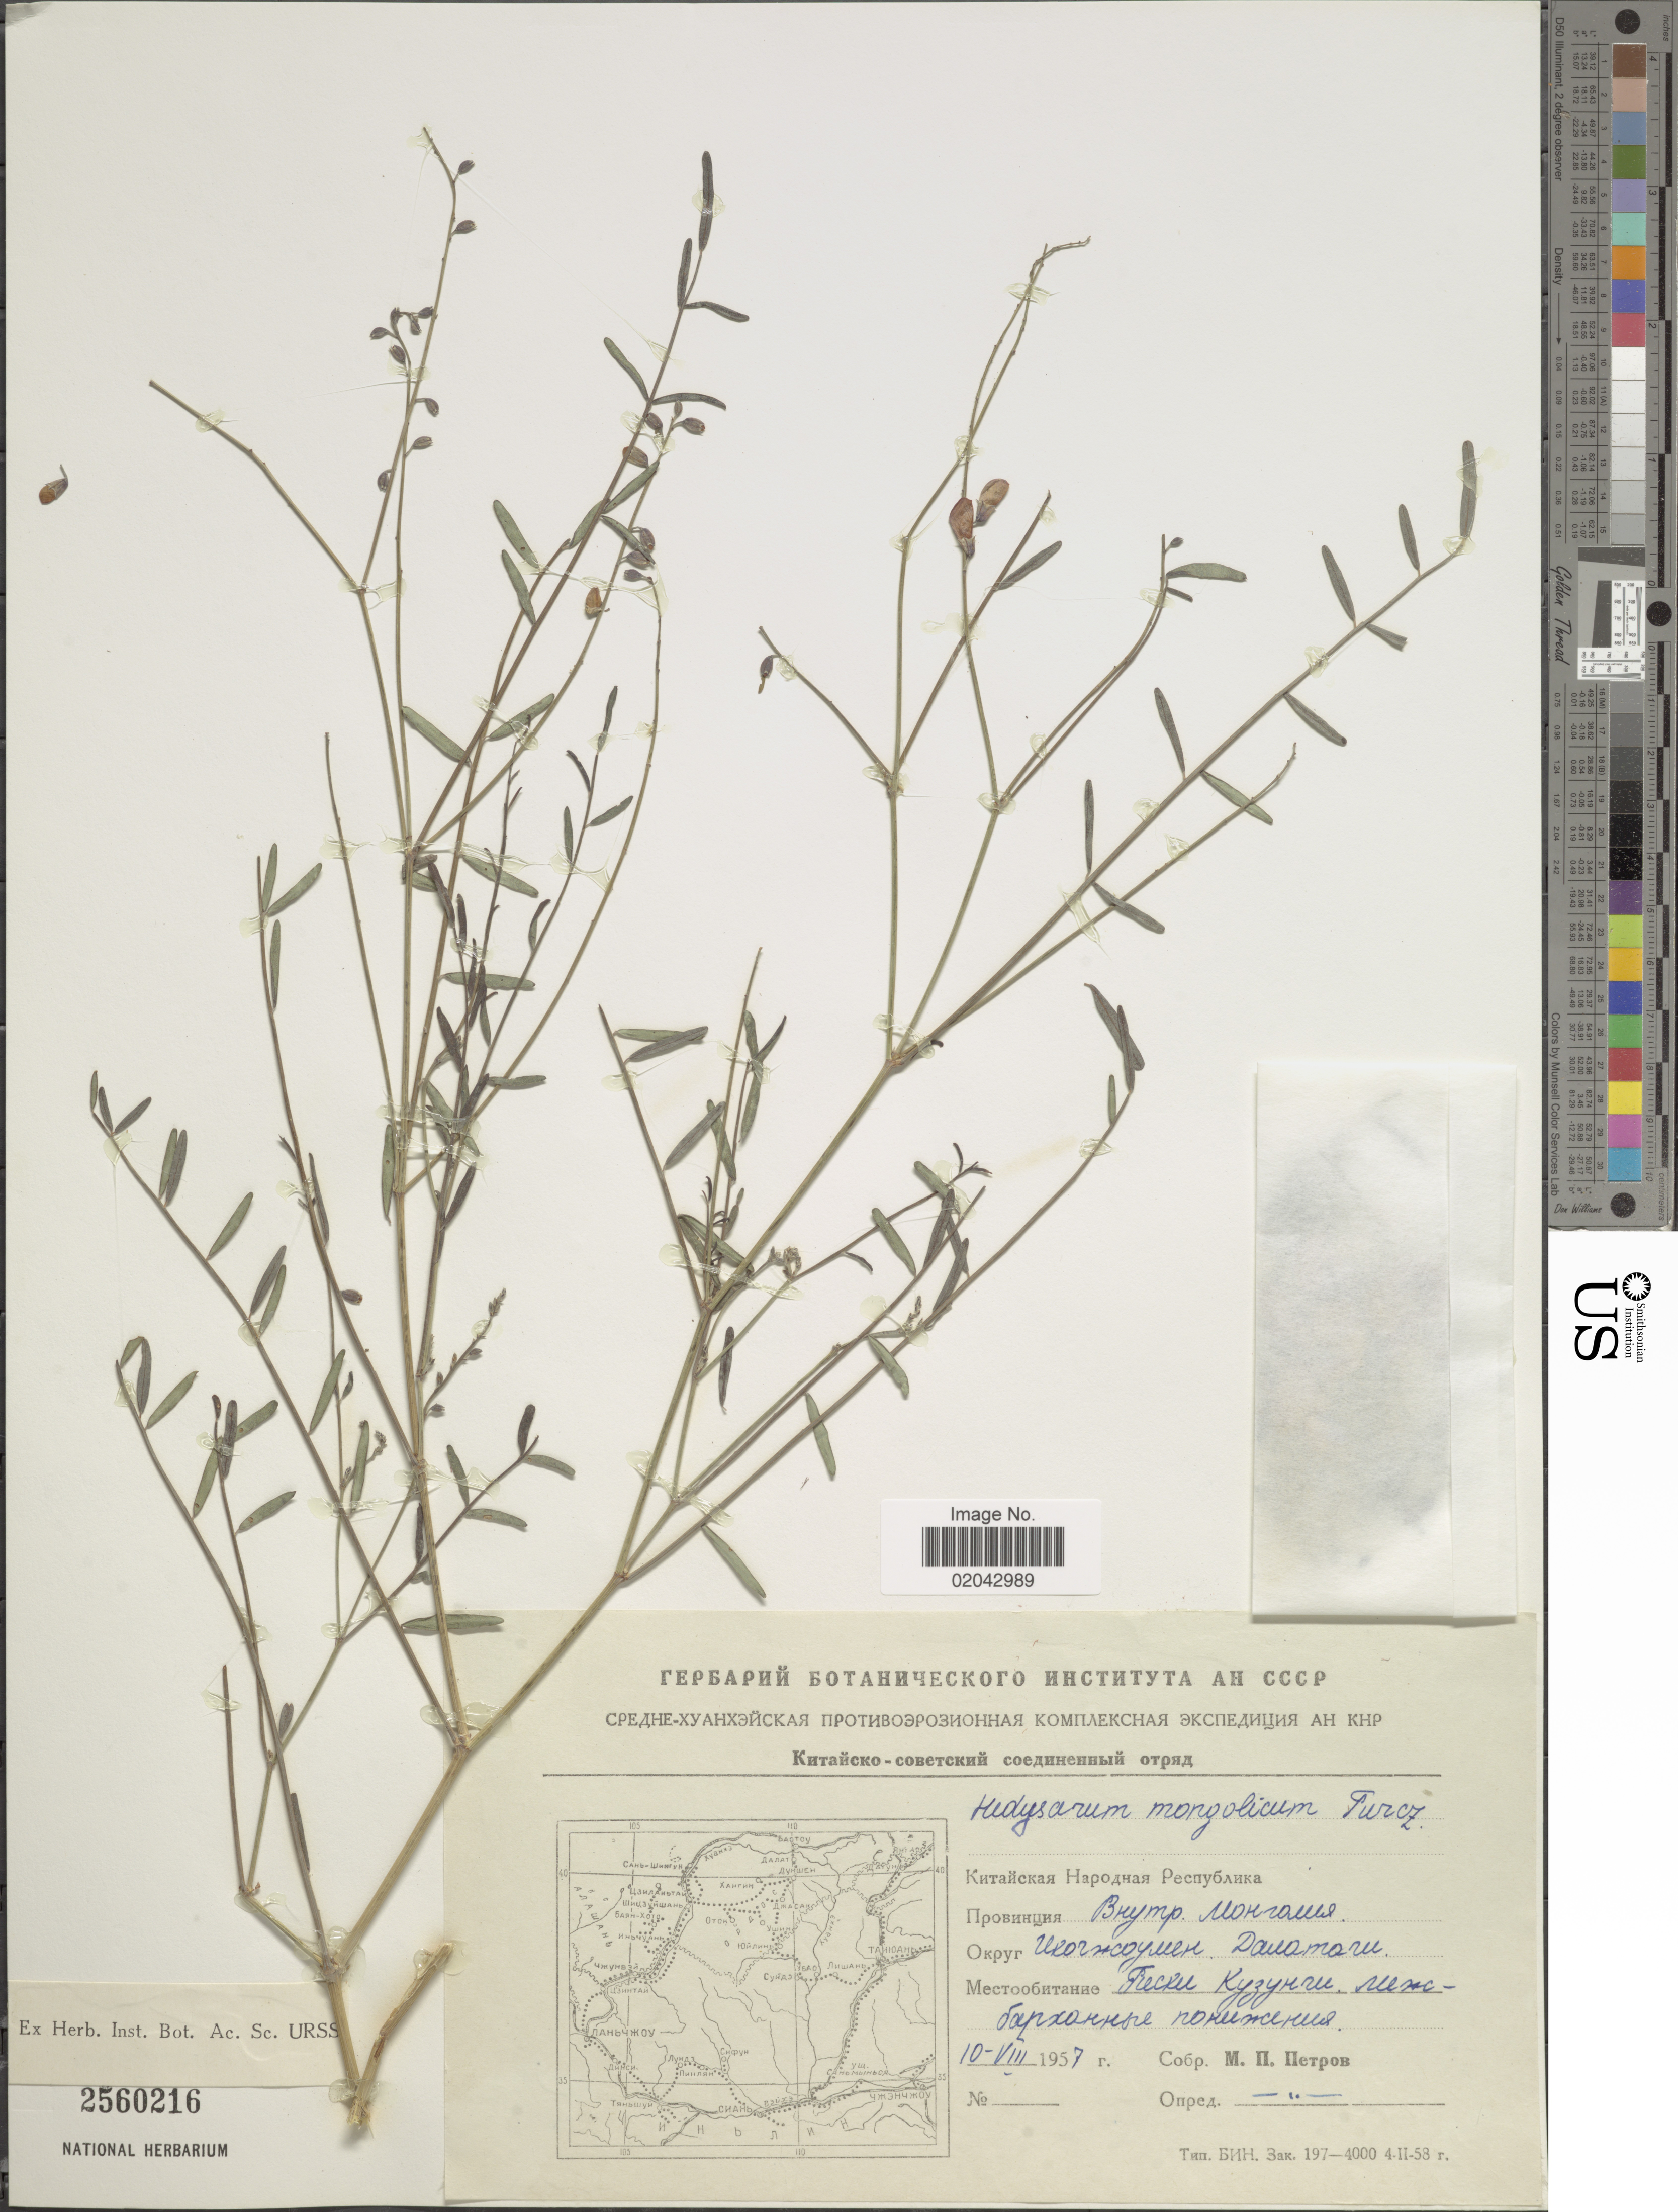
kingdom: Plantae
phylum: Tracheophyta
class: Magnoliopsida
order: Fabales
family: Fabaceae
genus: Corethrodendron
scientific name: Corethrodendron fruticosum var. mongolicum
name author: (Turcz.) Turcz. ex Kitag.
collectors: M. Petrov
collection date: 1957-08-10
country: China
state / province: Nei Monggol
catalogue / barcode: US 2560216